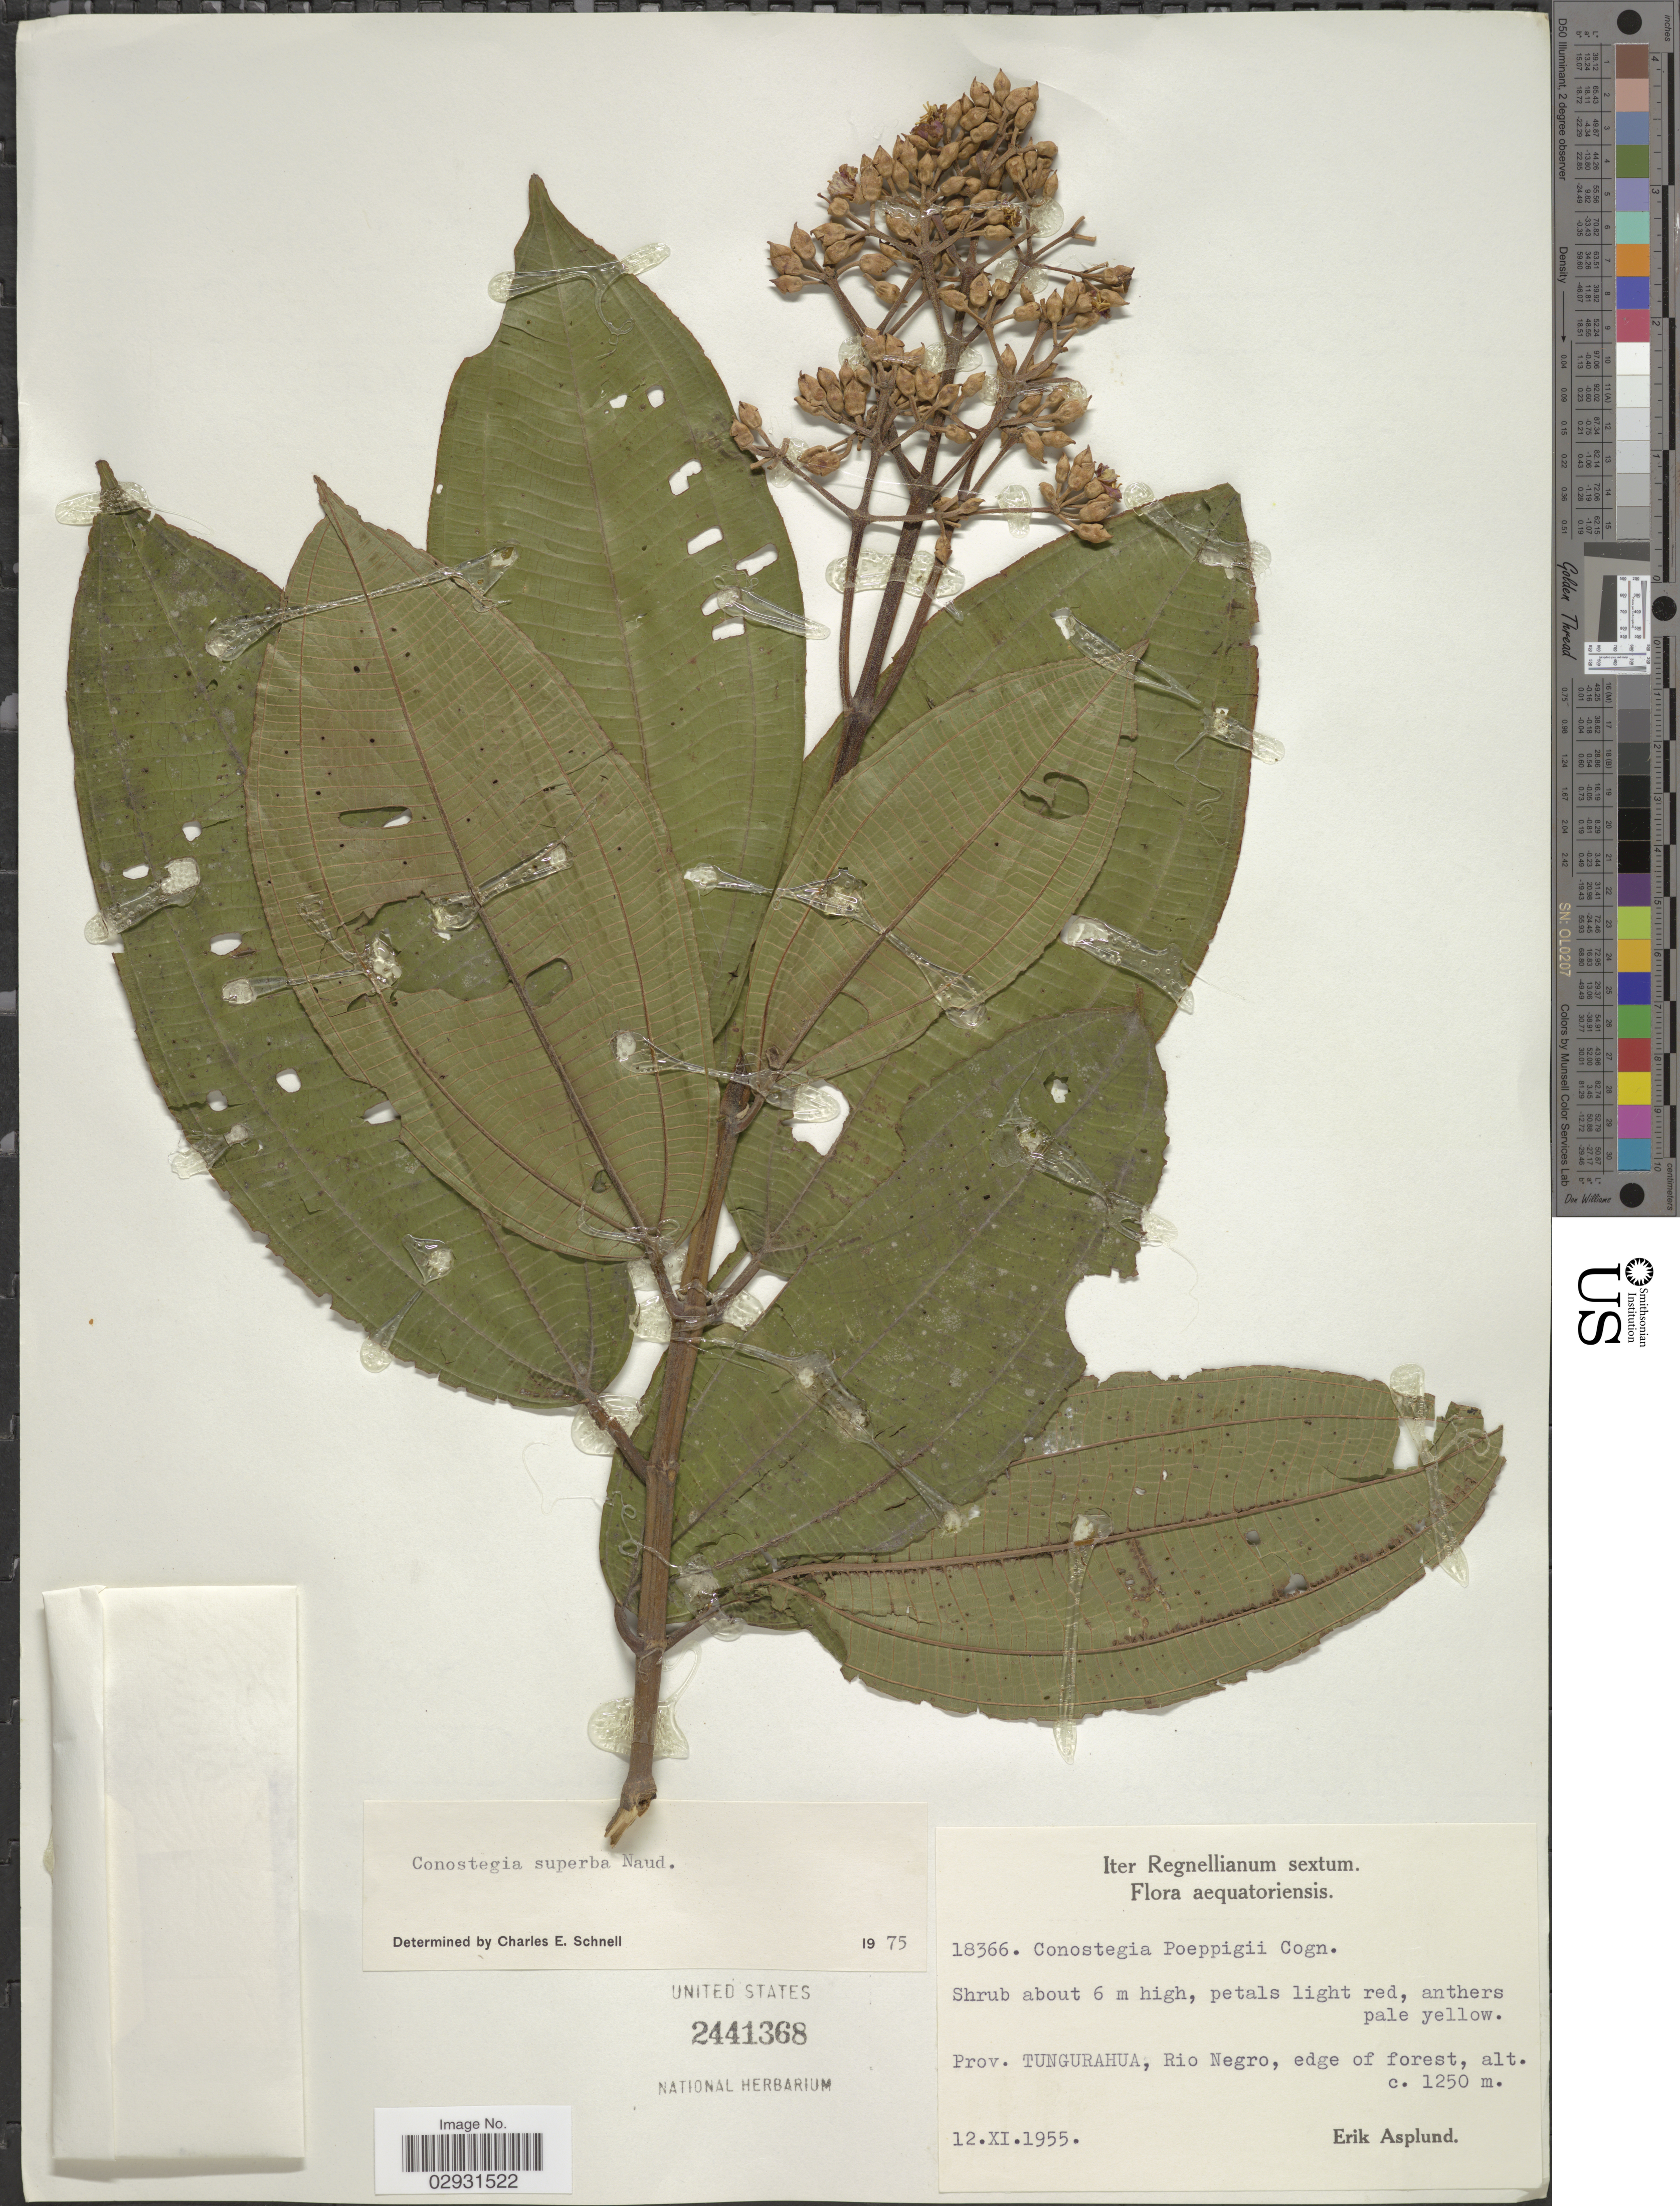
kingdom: Plantae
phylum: Tracheophyta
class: Magnoliopsida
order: Myrtales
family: Melastomataceae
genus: Conostegia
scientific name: Conostegia superba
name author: Naudin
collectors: E. Asplund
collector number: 18366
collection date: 1955-11-12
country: Ecuador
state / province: Tungurahua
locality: Prov. Tungurahua, Rio Negro.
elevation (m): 1250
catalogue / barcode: US 2441368